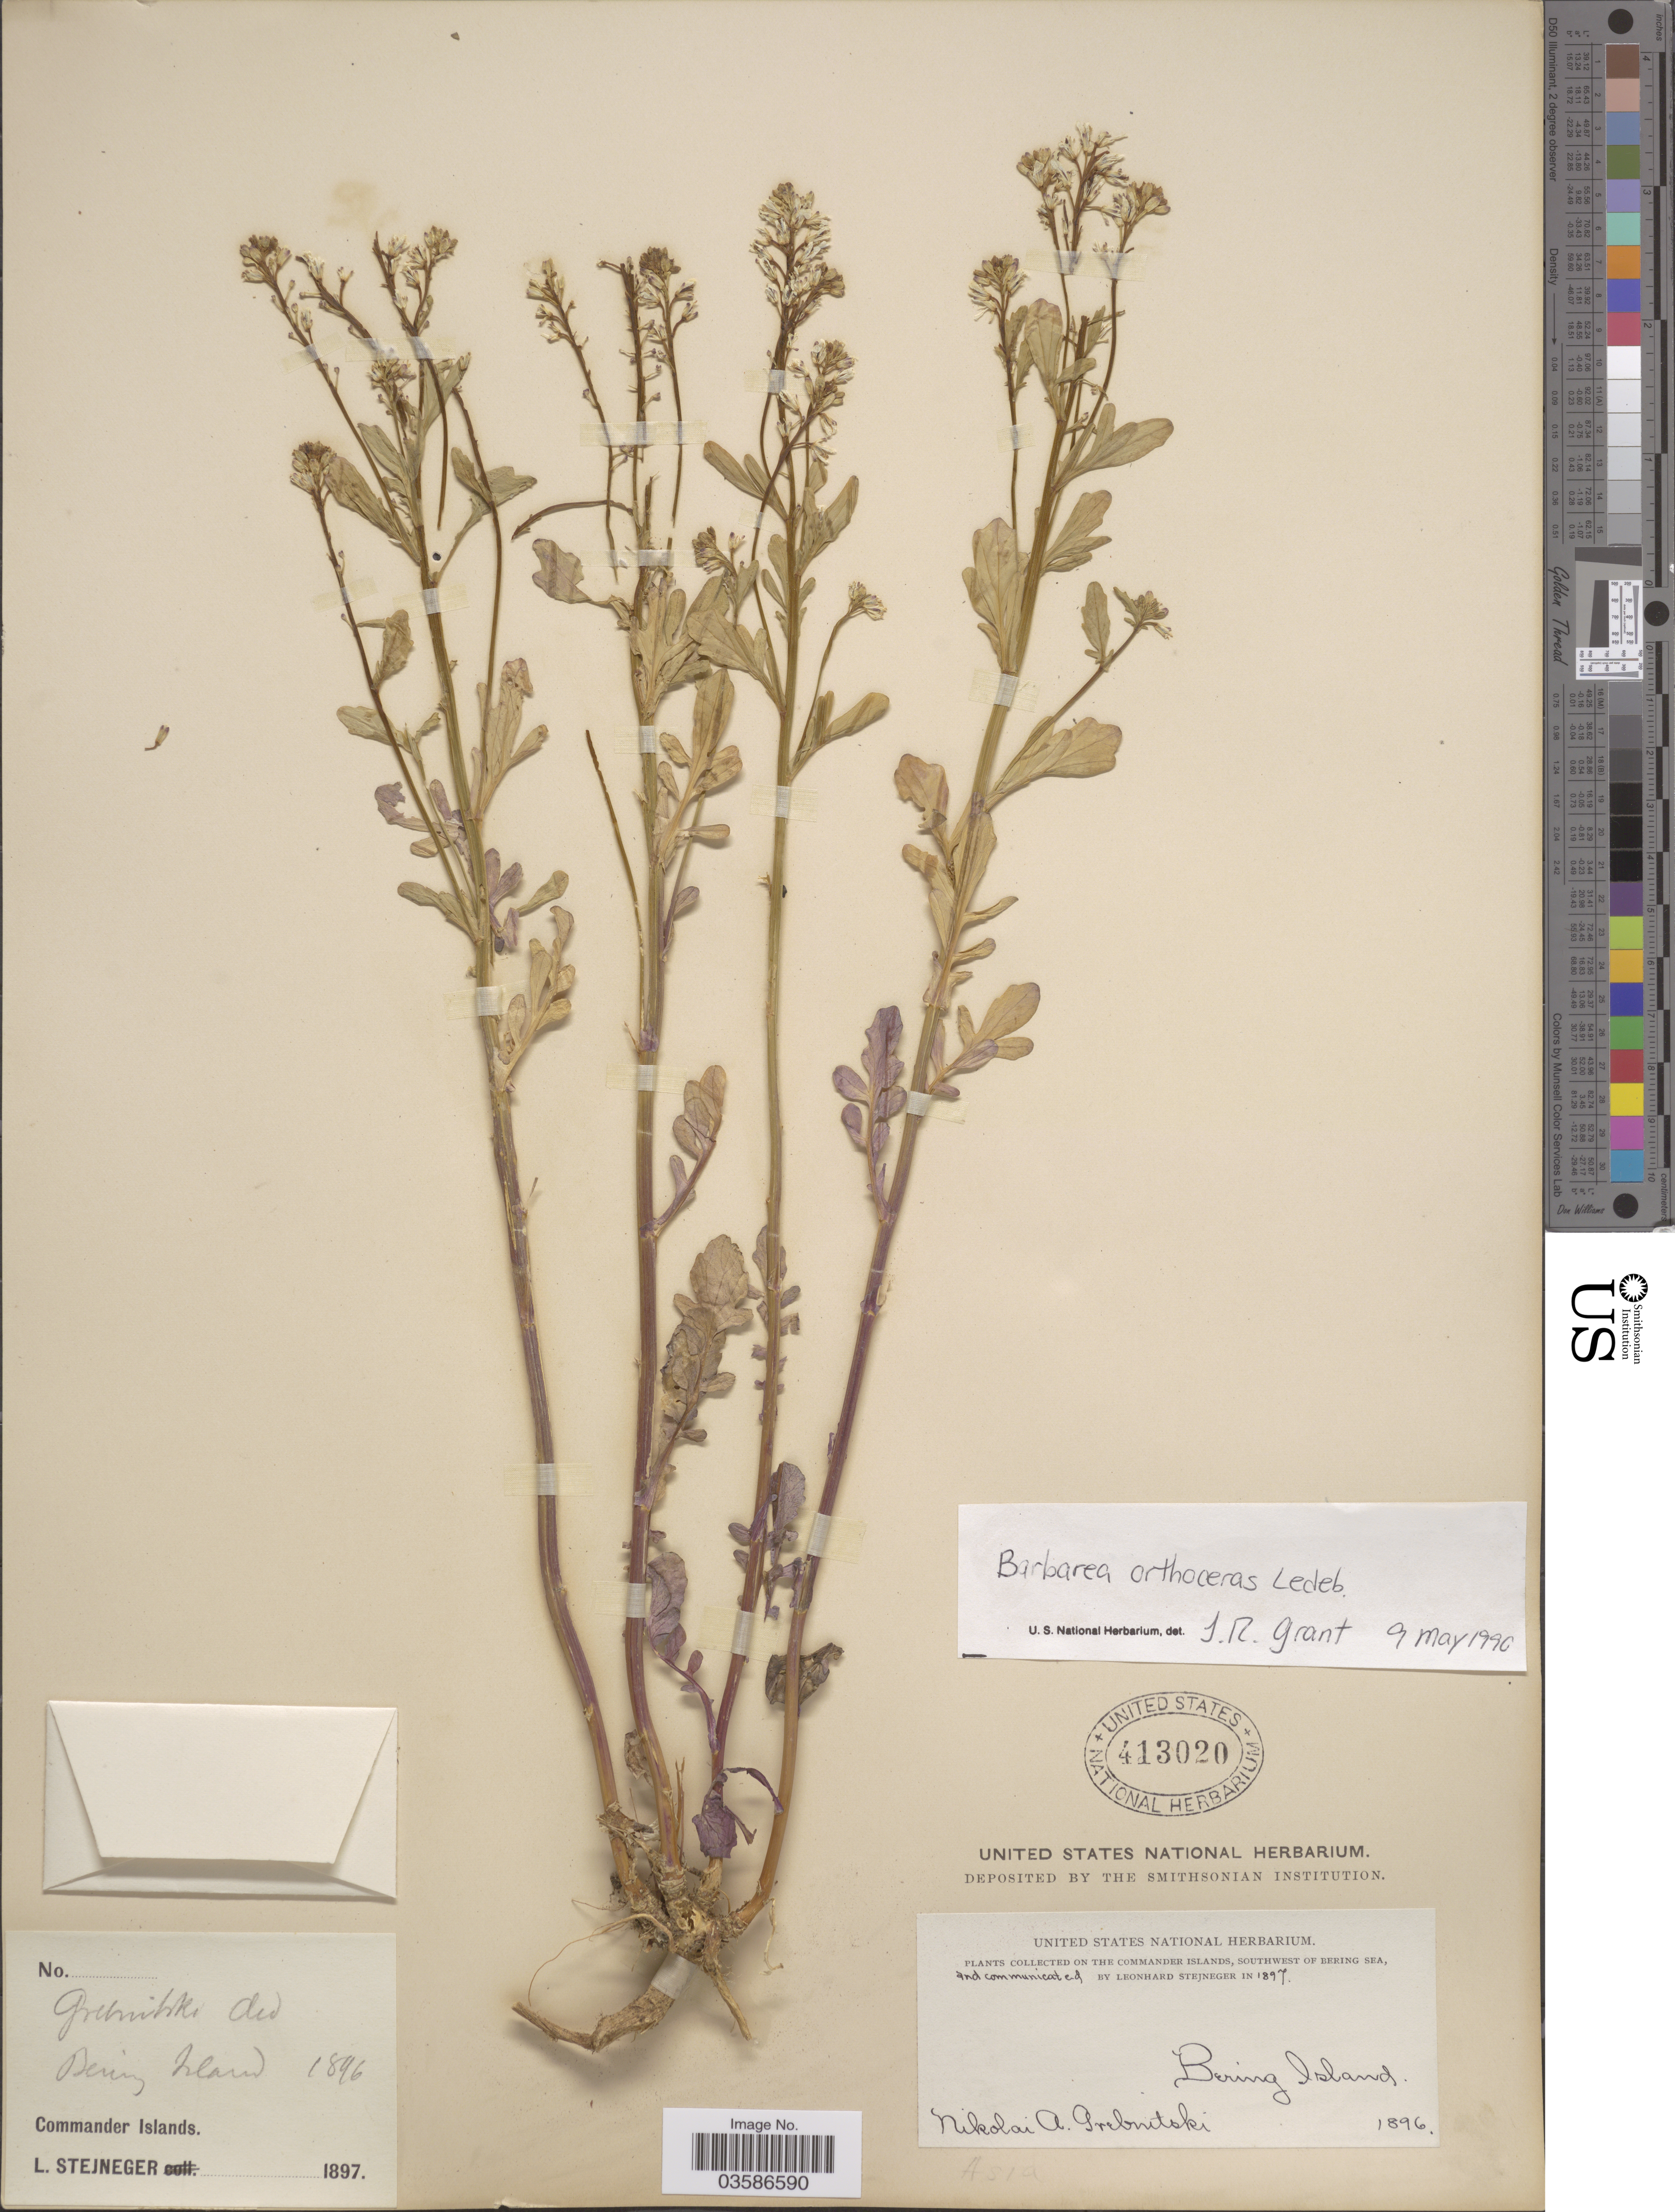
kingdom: Plantae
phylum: Tracheophyta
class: Magnoliopsida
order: Brassicales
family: Brassicaceae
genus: Barbarea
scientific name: Barbarea orthoceras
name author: Ledeb.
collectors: L. Stejneger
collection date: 1896/1897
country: Russian Federation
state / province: Kamchatka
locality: Commander Islands, Southwest of Bering Sea. Bering Island.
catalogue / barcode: US 413020